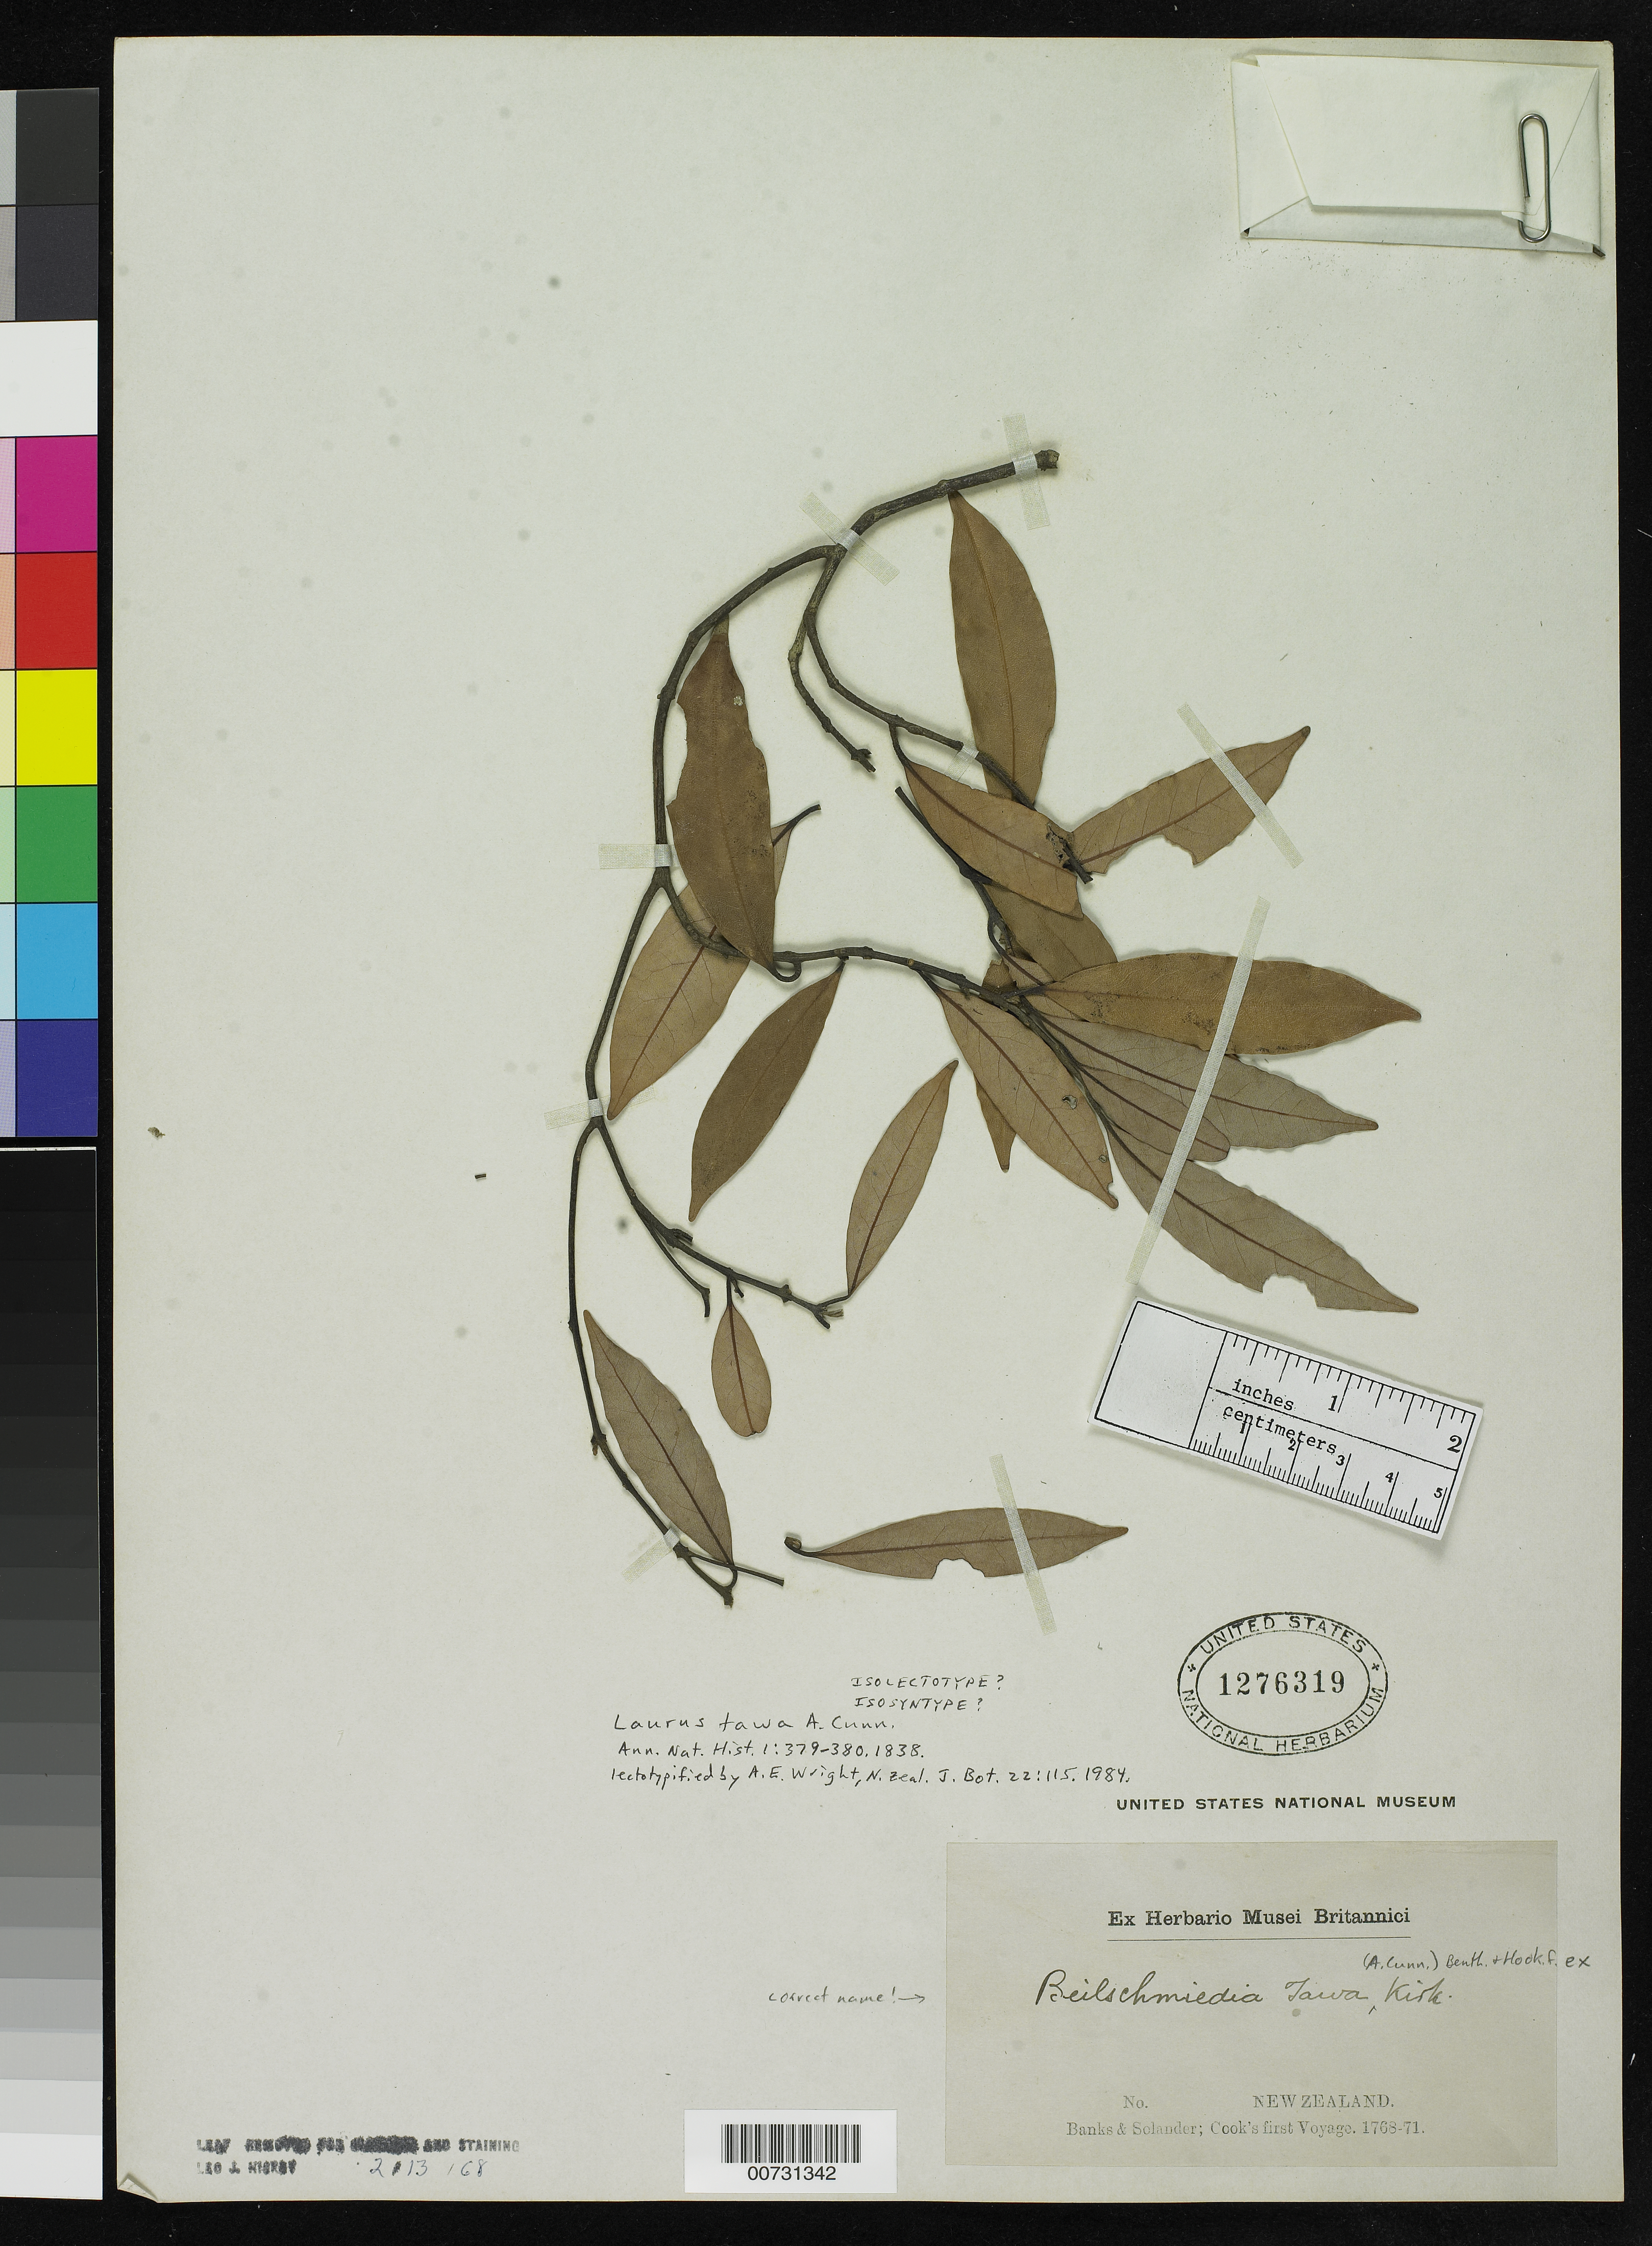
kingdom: Plantae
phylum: Tracheophyta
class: Magnoliopsida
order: Laurales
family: Lauraceae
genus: Laurus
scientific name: Laurus tawa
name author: A. Cunn.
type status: Possible Isolectotype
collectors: J. Banks & D. C. Solander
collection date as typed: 1768 to 1771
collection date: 1768/1771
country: New Zealand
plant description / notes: "Banks & Solander; Cook's first Voyage. 1768-71."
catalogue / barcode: US 1276319